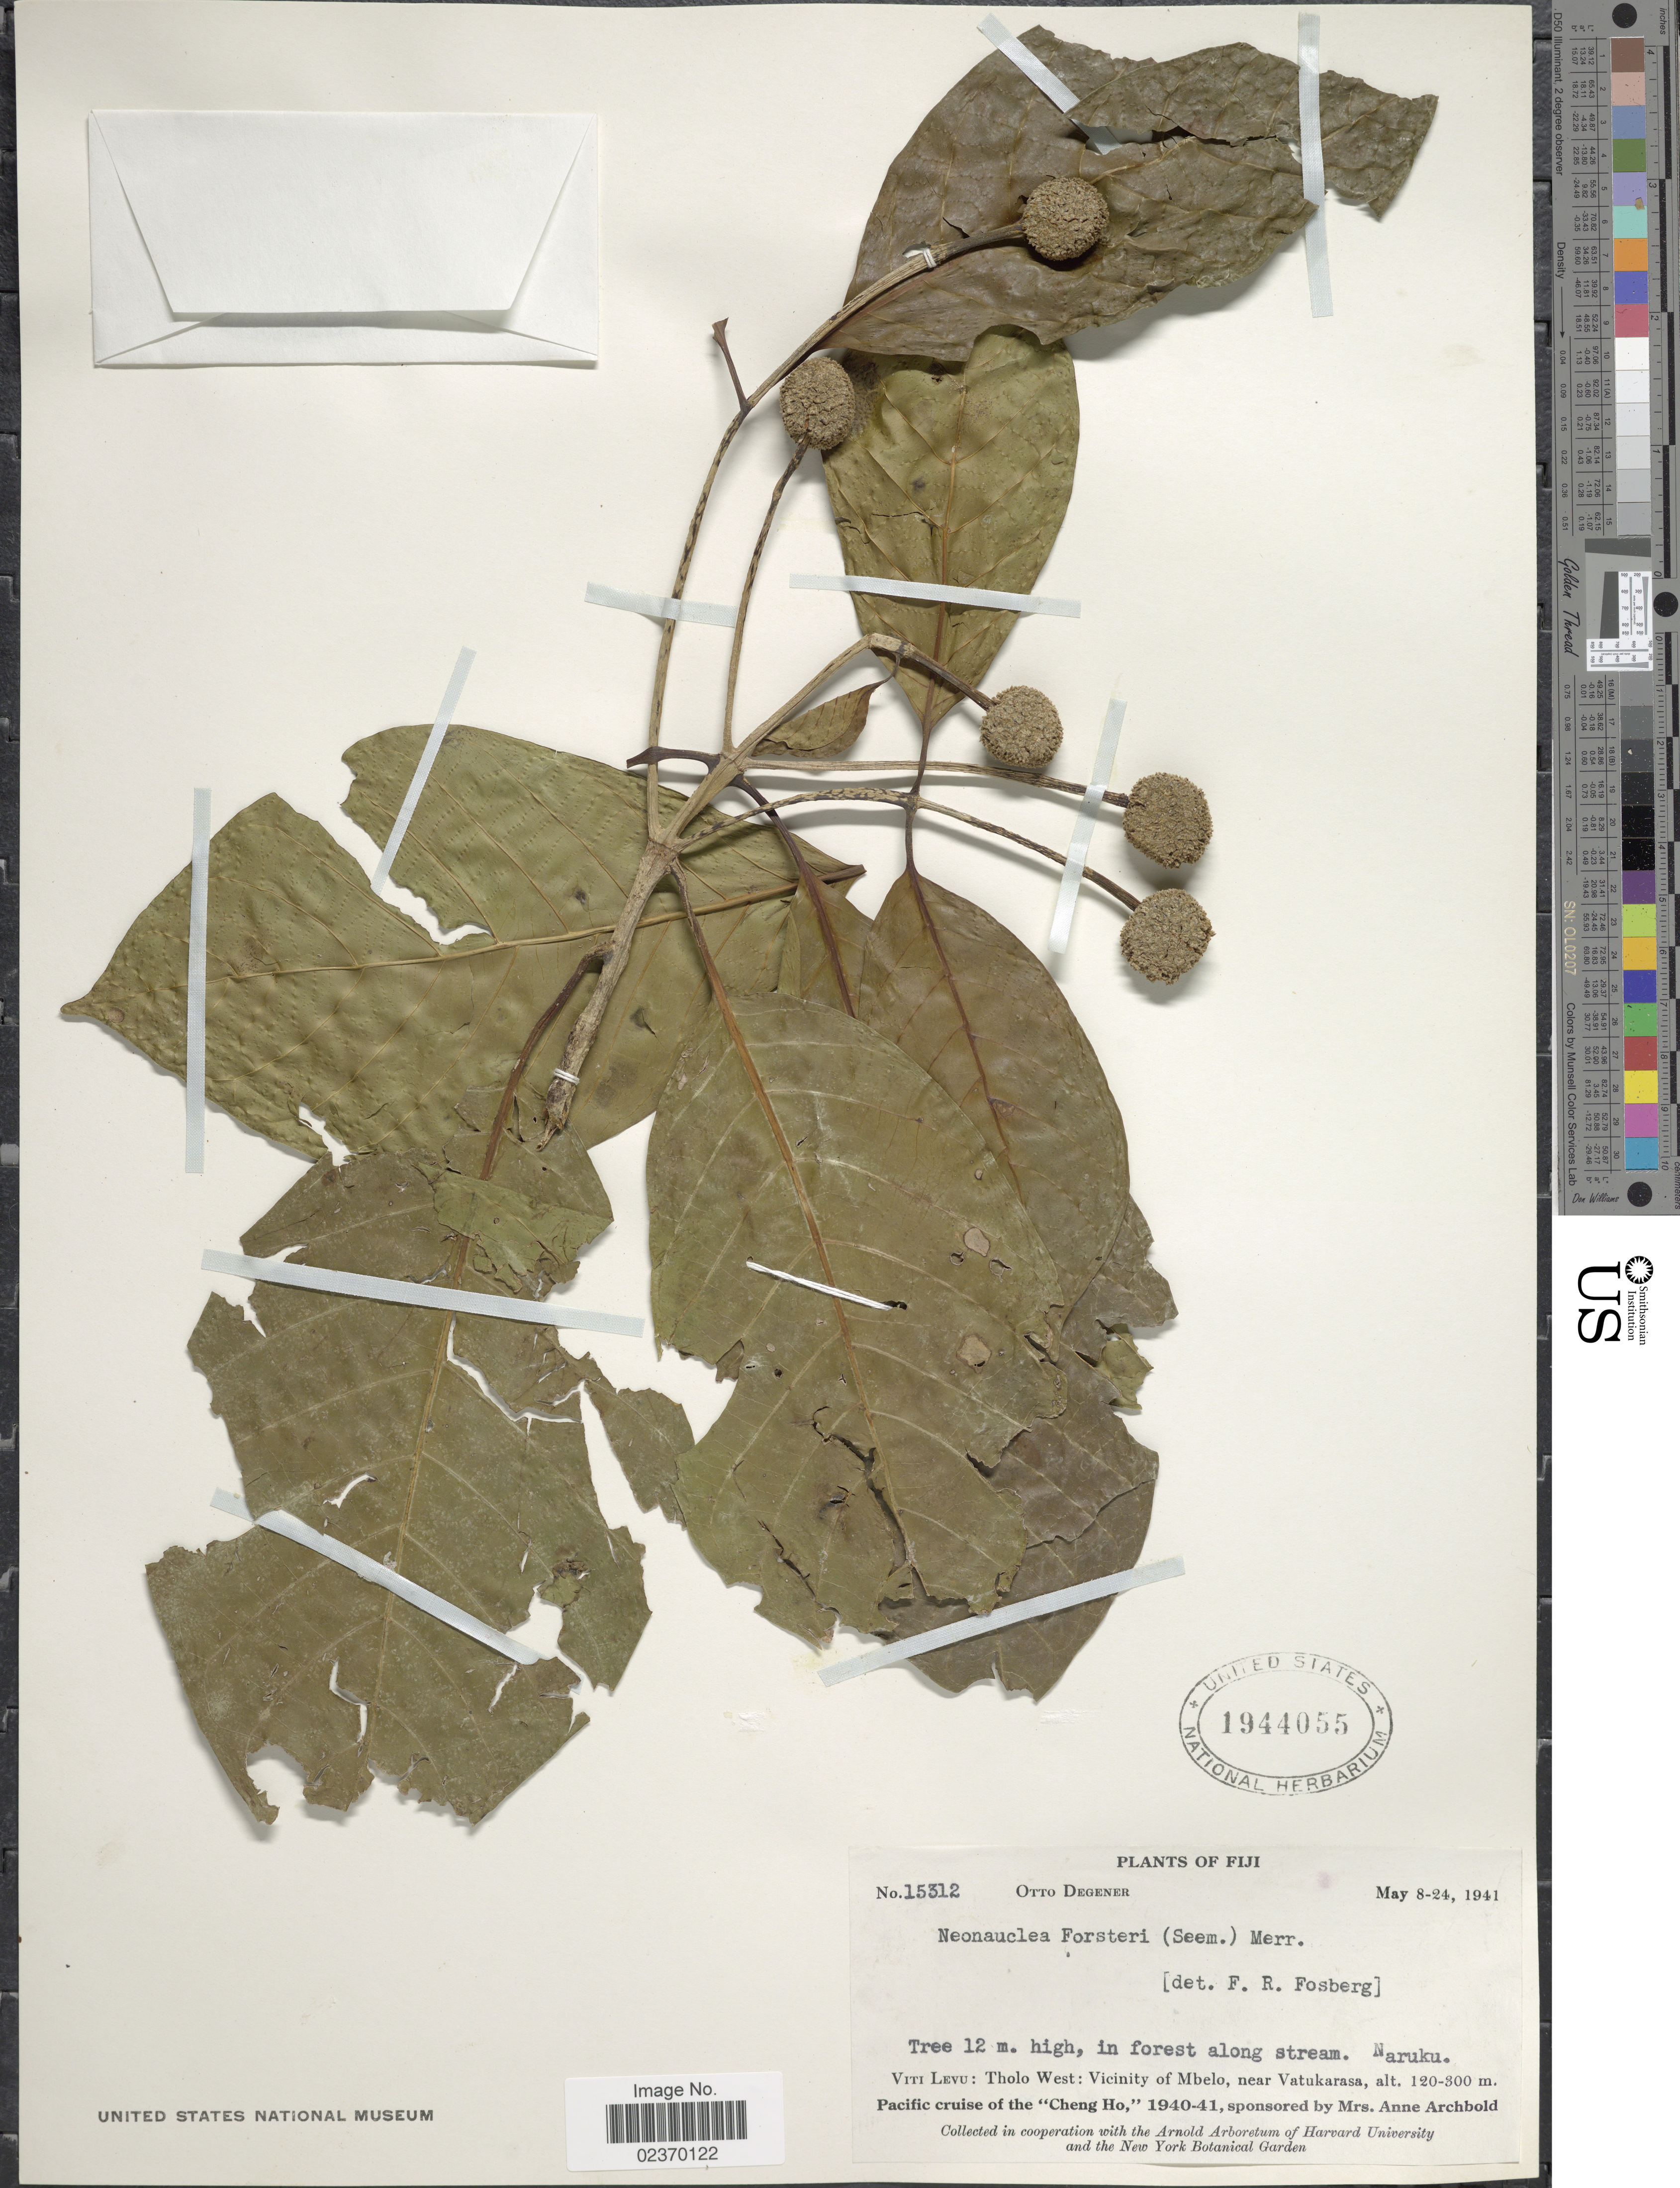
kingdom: Plantae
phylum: Tracheophyta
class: Magnoliopsida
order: Gentianales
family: Rubiaceae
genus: Neonauclea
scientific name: Neonauclea forsteri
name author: (Seem.) Merr.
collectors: O. Degener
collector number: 15312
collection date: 1941-05-08/1941-05-24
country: Fiji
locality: In forest along stream. Naruku, Viti Levu: Tholo West: Vicinity of Mbelo, near Vatukarasa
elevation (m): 120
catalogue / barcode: US 1944055